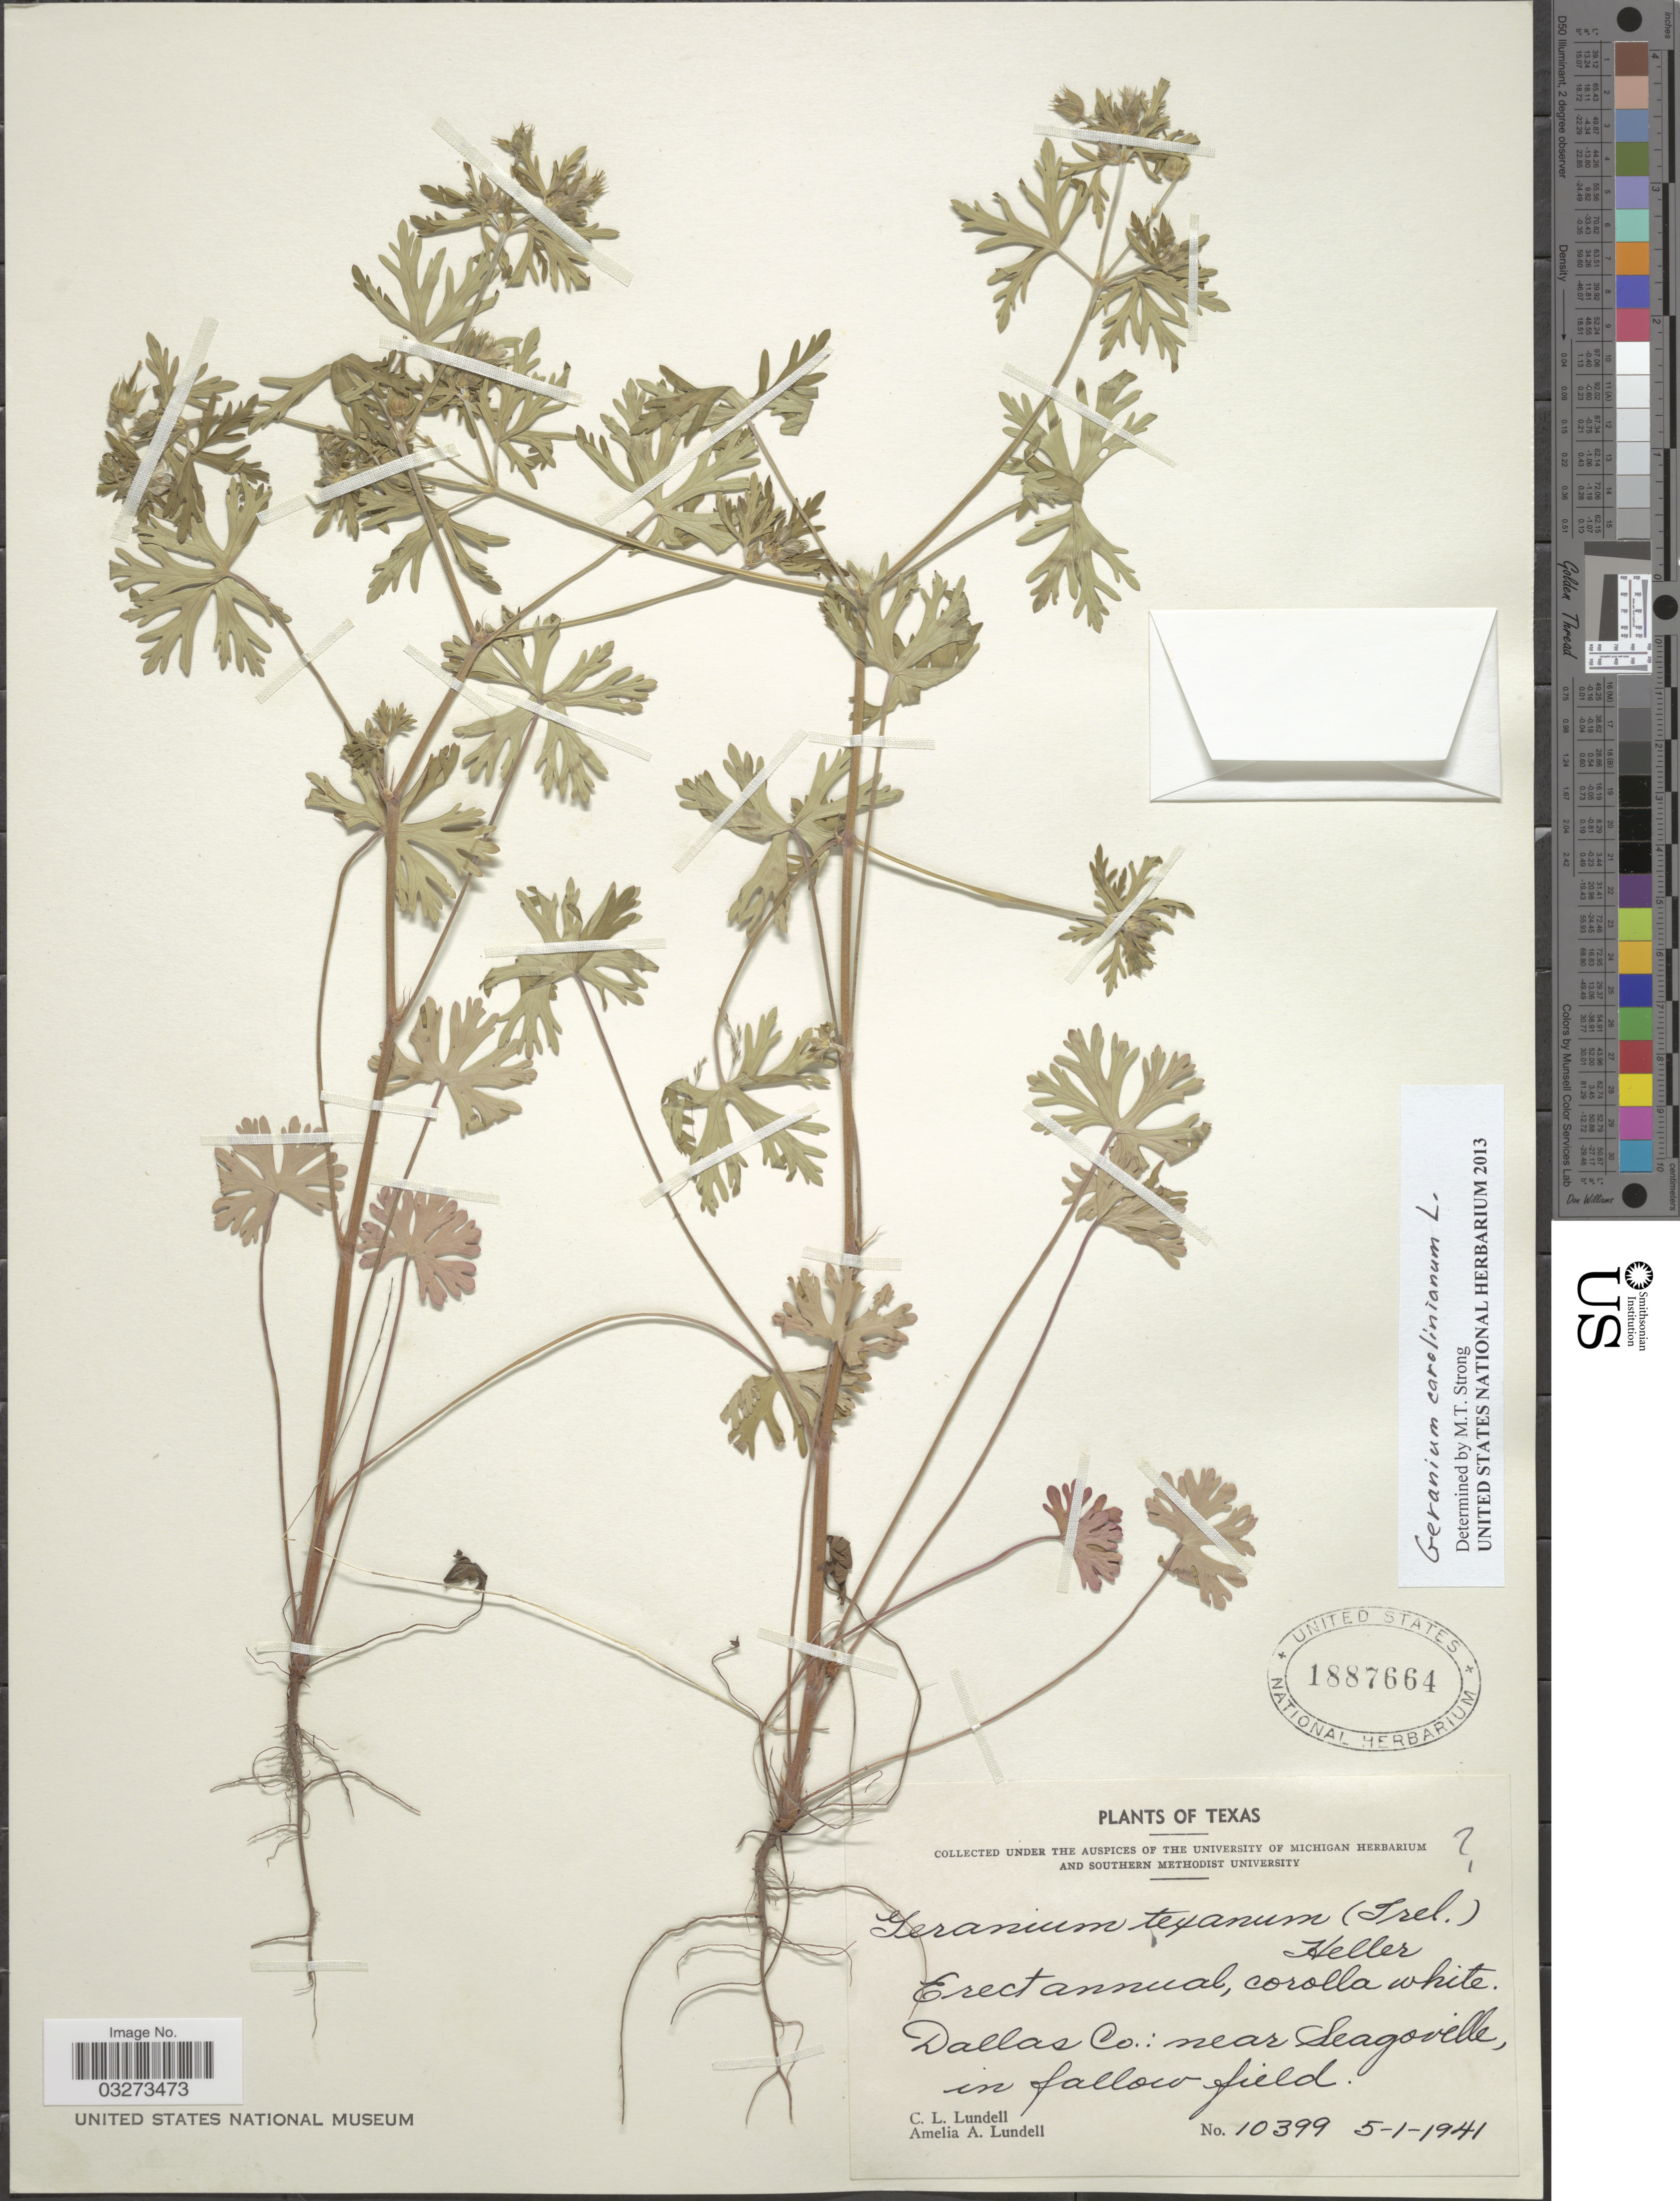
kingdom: Plantae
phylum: Tracheophyta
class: Magnoliopsida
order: Geraniales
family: Geraniaceae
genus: Geranium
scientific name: Geranium carolinianum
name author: L.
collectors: C. L. Lundell & A. A. Lundell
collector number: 10399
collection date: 1941-05-01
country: United States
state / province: Texas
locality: Dallas Co.: near Seagoville.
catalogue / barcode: US 1887664